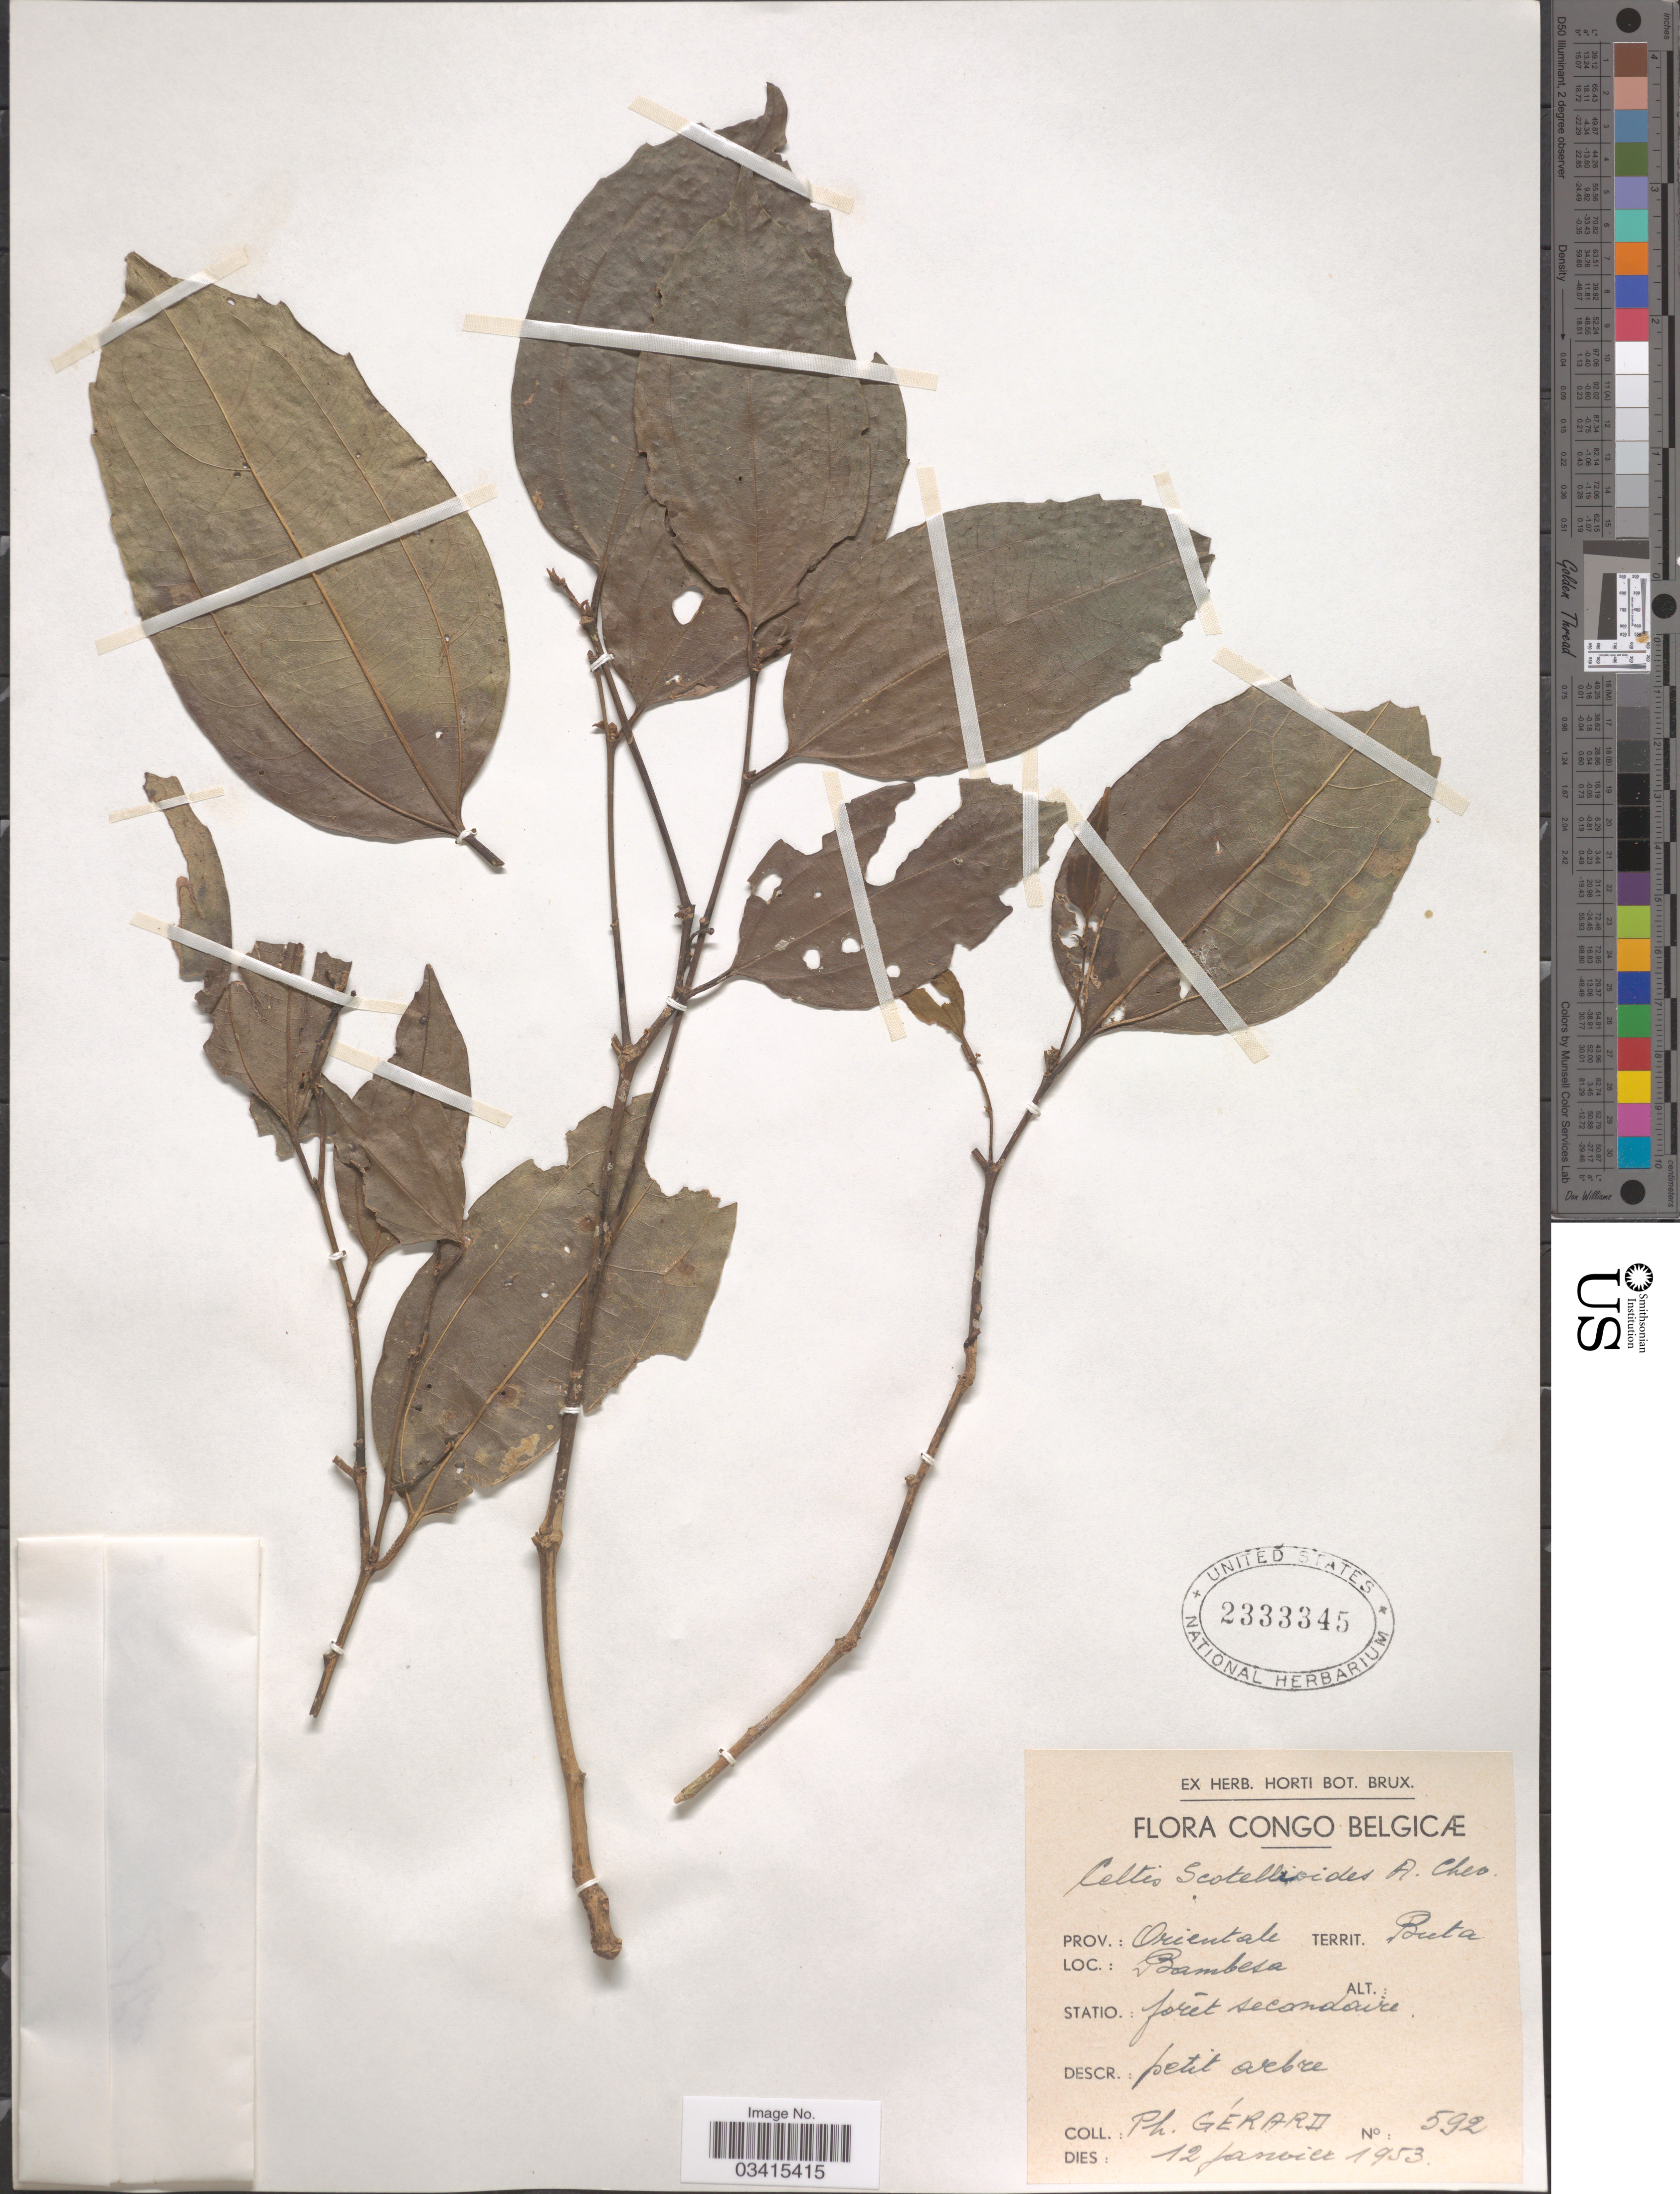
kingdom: Plantae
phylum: Tracheophyta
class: Magnoliopsida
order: Rosales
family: Cannabaceae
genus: Celtis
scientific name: Celtis scotellioides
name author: A. Chev.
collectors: P. Gerard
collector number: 592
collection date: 1953-01-12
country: Congo, Democratic Republic of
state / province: Bas-Uele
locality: Congo Belgicæ. Territ. Buta. Bambesa.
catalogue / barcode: US 2333345